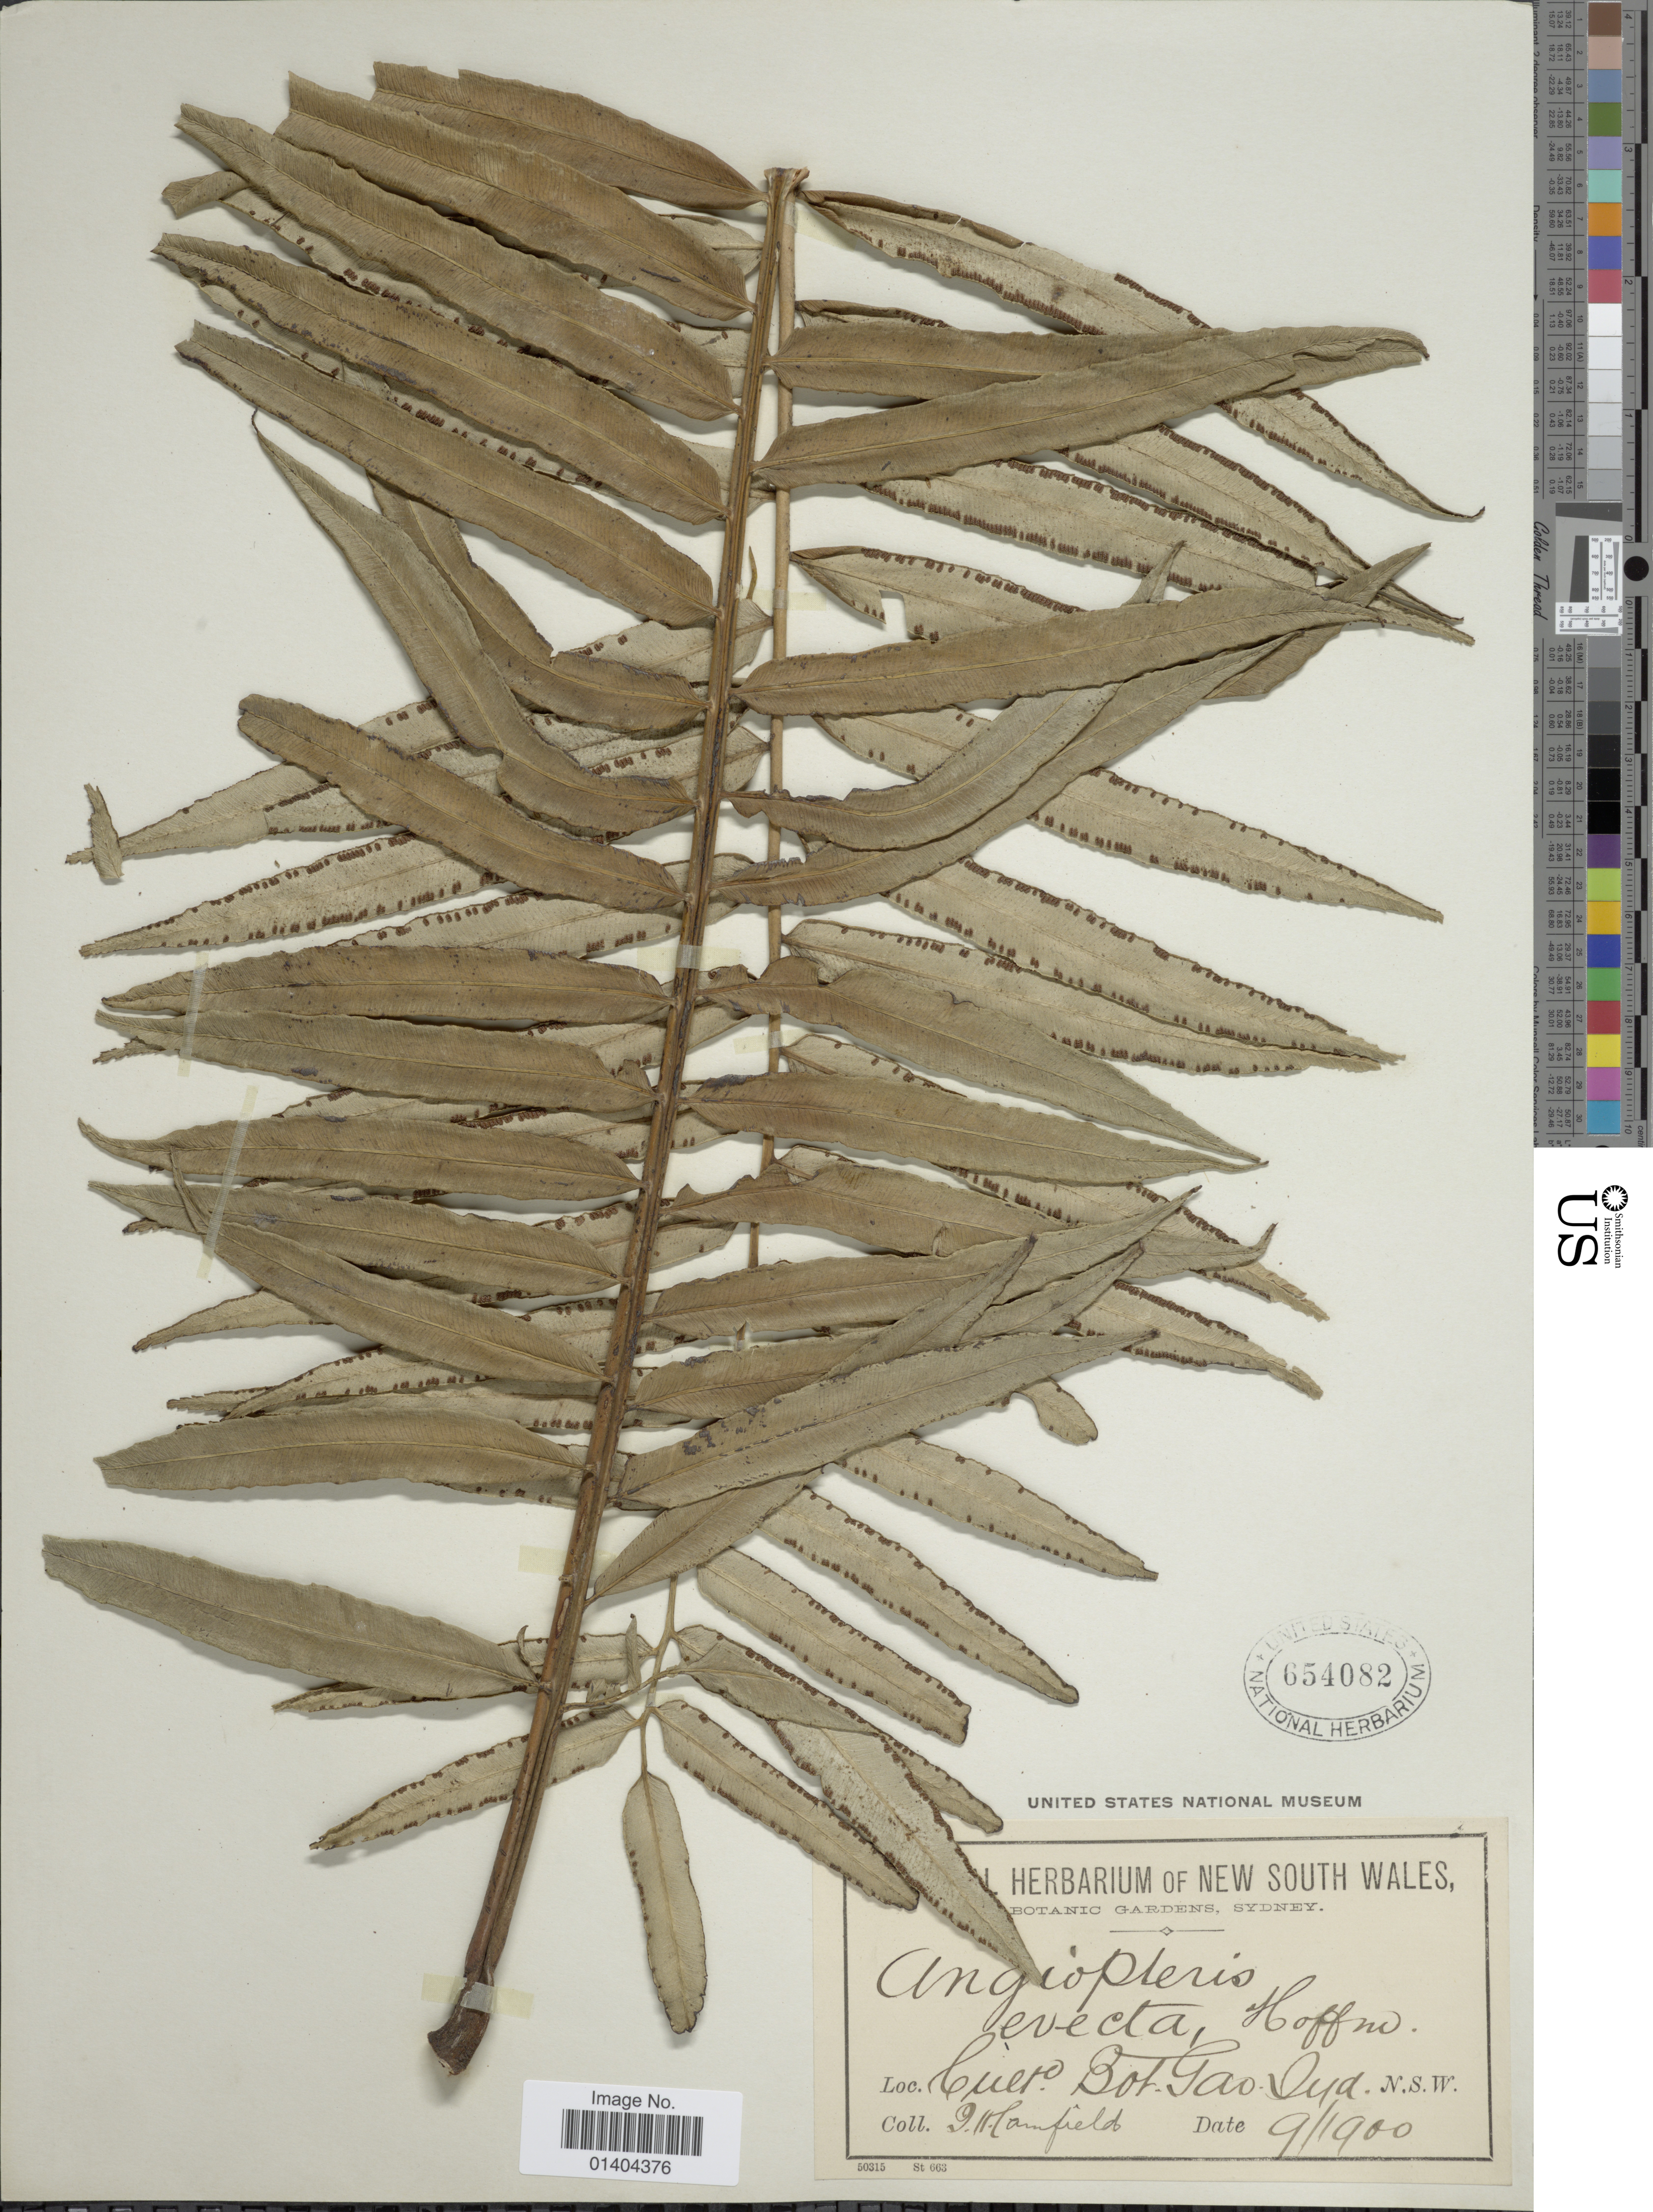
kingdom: Plantae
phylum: Tracheophyta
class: Polypodiopsida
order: Marattiales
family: Marattiaceae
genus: Angiopteris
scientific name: Angiopteris evecta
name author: (G. Forst.) Hoffm.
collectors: J. Camfield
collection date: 1900-09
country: Australia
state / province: New South Wales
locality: Cuer. Bot. Gao Lyd.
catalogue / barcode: US 654082